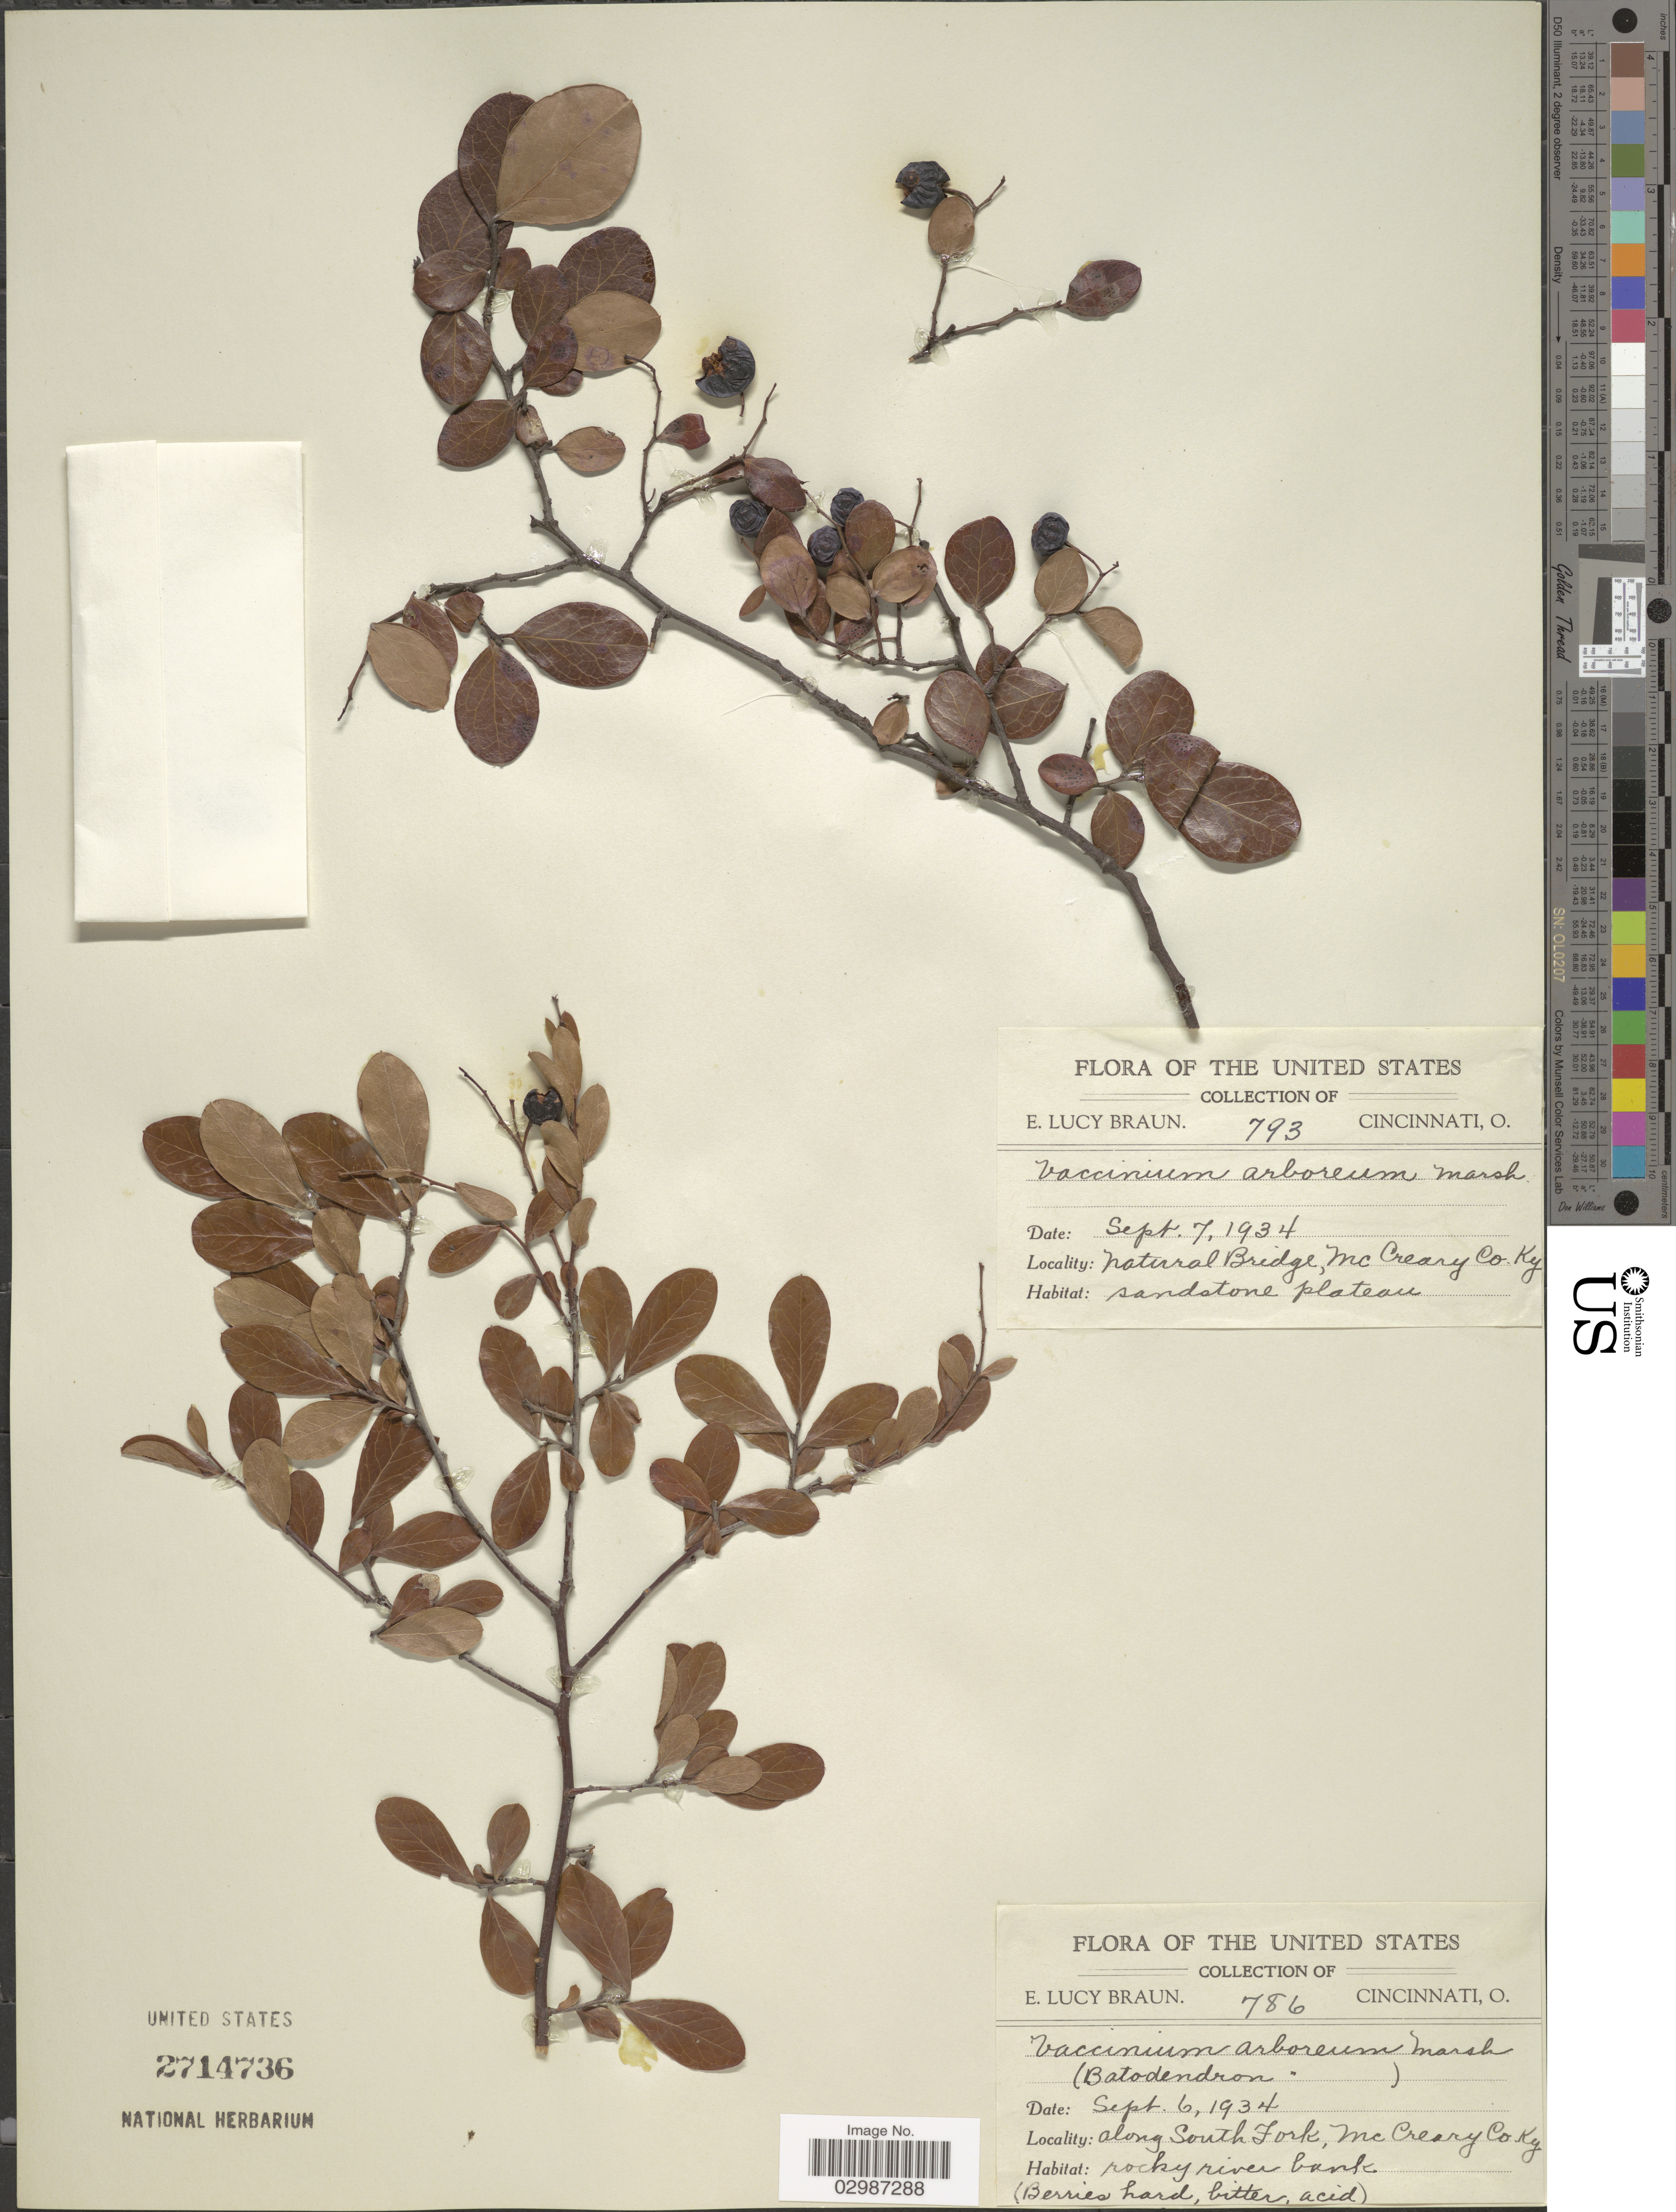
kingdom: Plantae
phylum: Tracheophyta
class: Magnoliopsida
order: Ericales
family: Ericaceae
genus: Vaccinium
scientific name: Vaccinium arboreum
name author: Marshall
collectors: E. L. Braun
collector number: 786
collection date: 1934-09-06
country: United States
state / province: Kentucky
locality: Along South Fork, Mc Creary Co.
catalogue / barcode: US 2714736